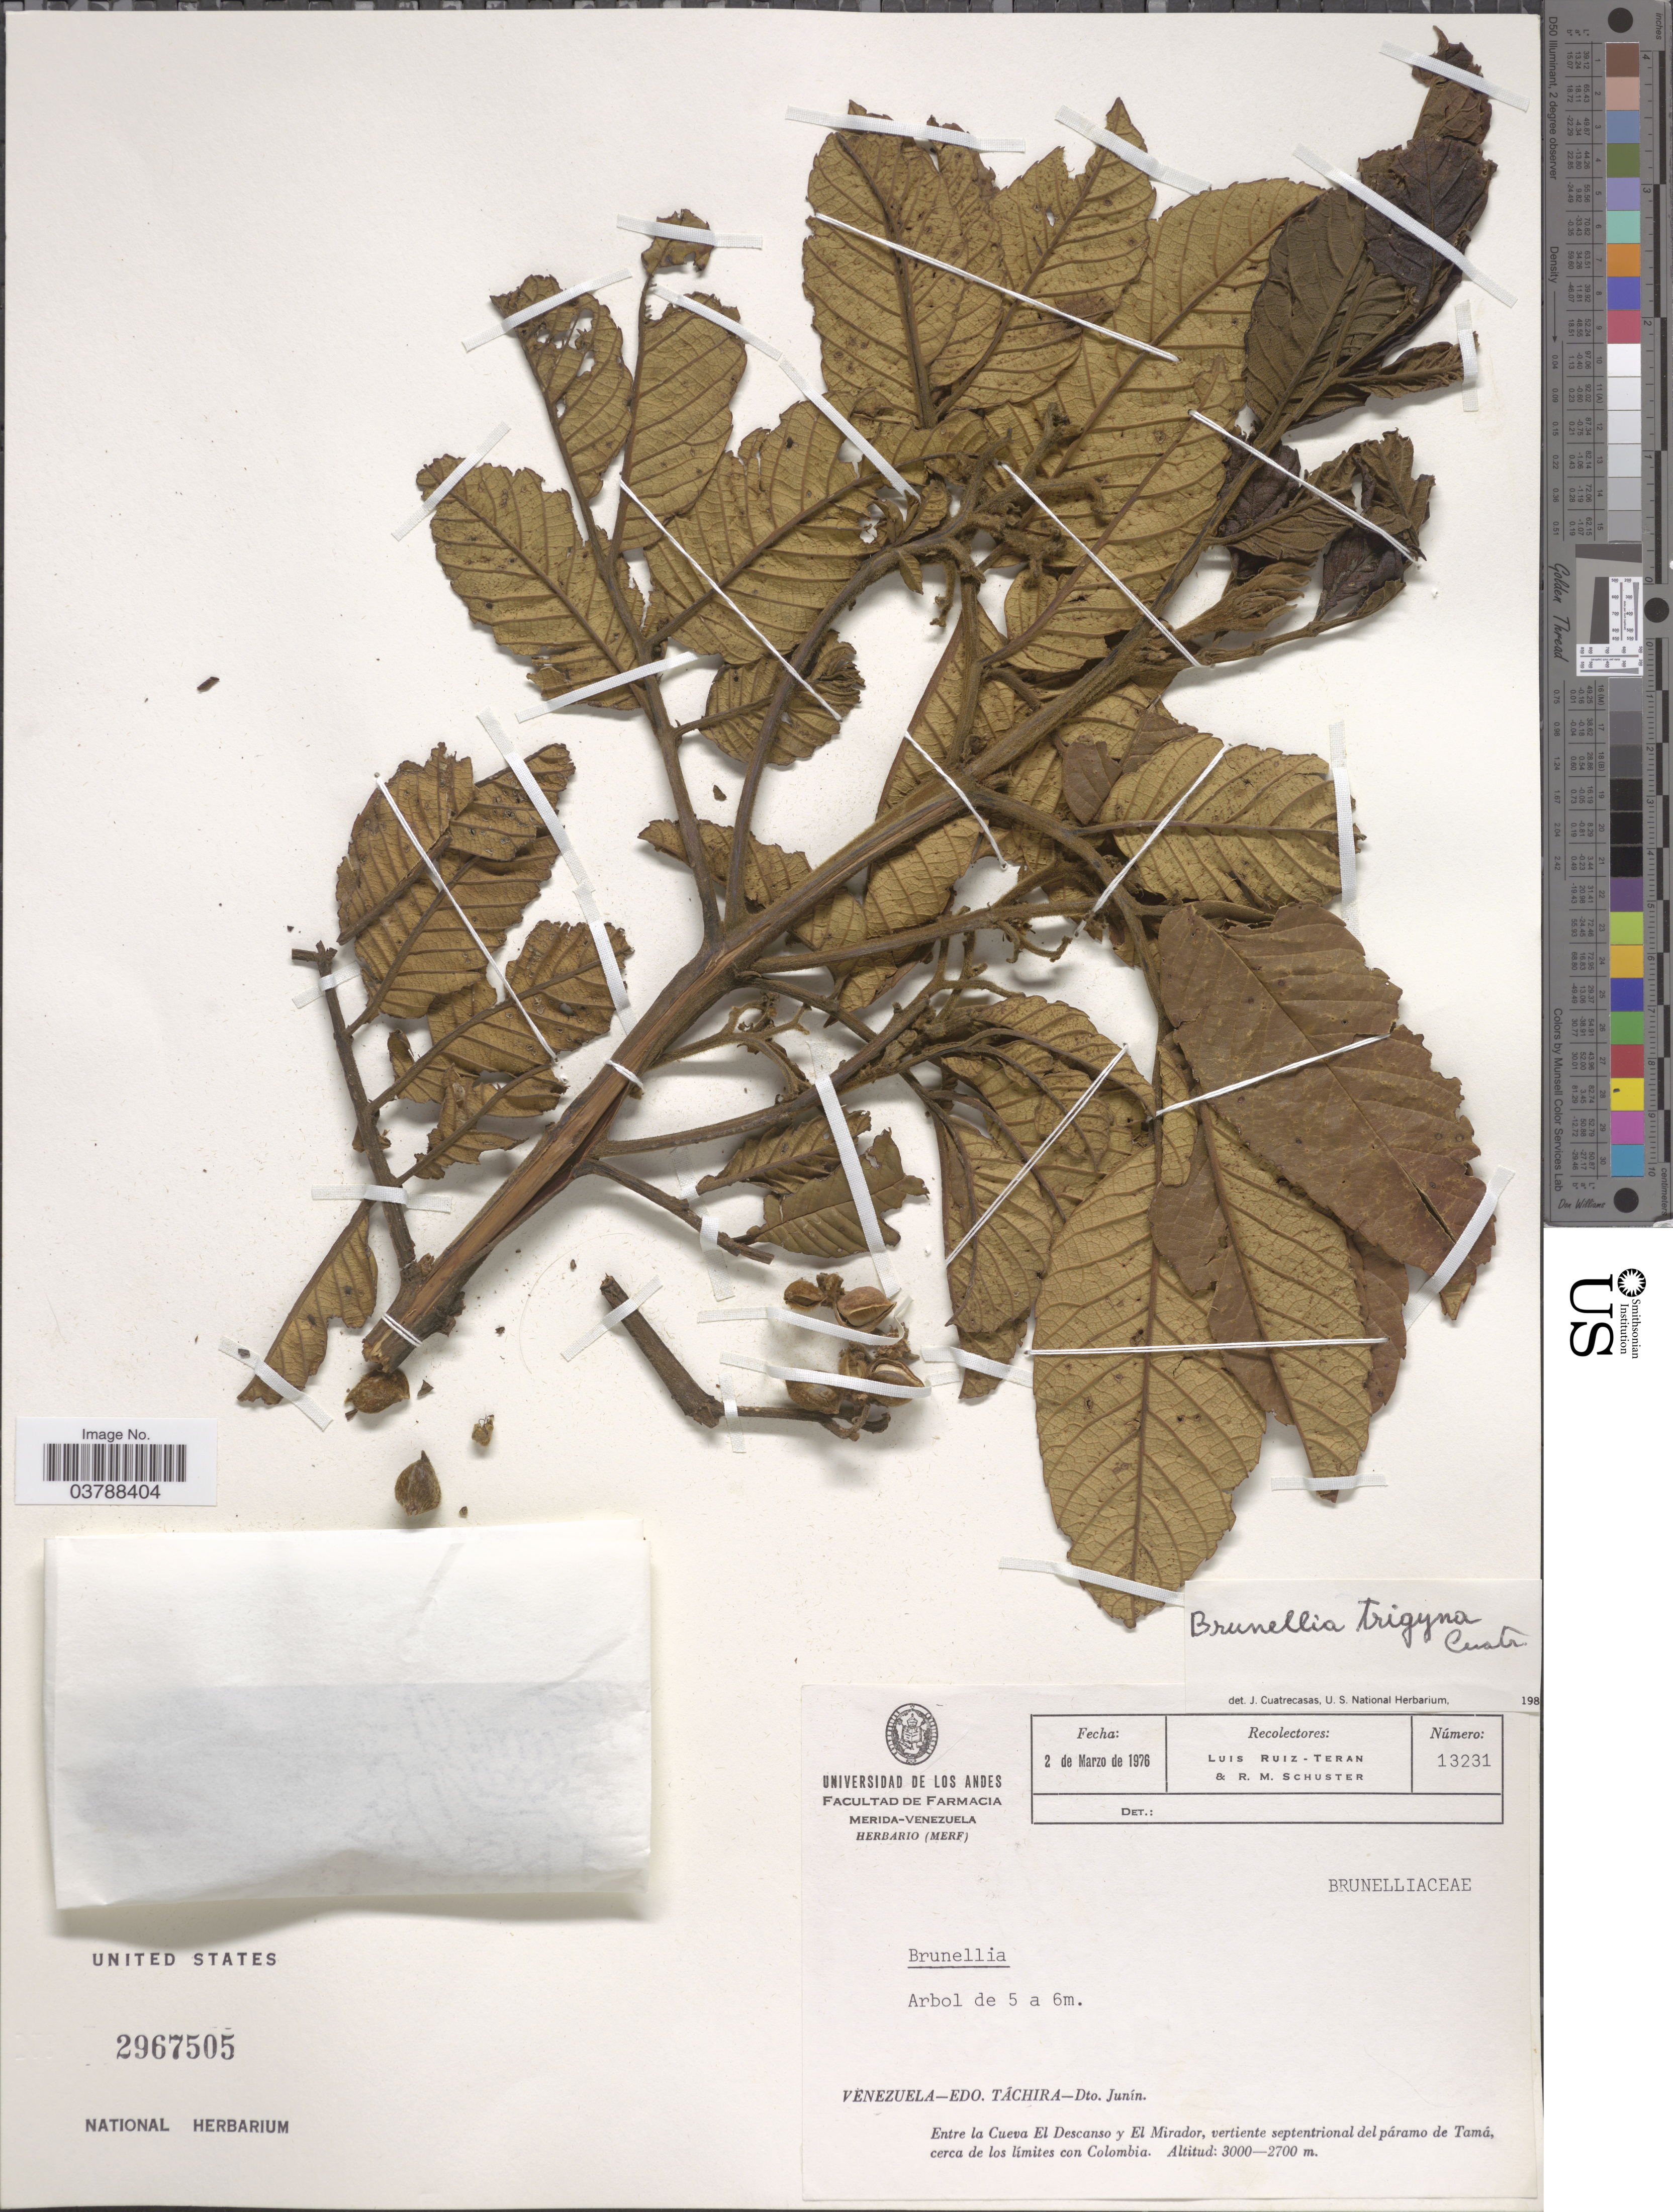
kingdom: Plantae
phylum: Tracheophyta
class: Magnoliopsida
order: Oxalidales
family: Brunelliaceae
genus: Brunellia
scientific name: Brunellia trigyna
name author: Cuatrec.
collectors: L. E. Ruíz-Terán & R. M. Schuster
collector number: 13231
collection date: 1976-03-02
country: Venezuela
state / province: Tachira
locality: Edo. Táchira - Dto. Junín. Entre la Cueva El Descanso y El Mirador, vertiente septentrional del páramo de Tamá, cerca de los límites con Colombia.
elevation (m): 2700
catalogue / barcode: US 2967505